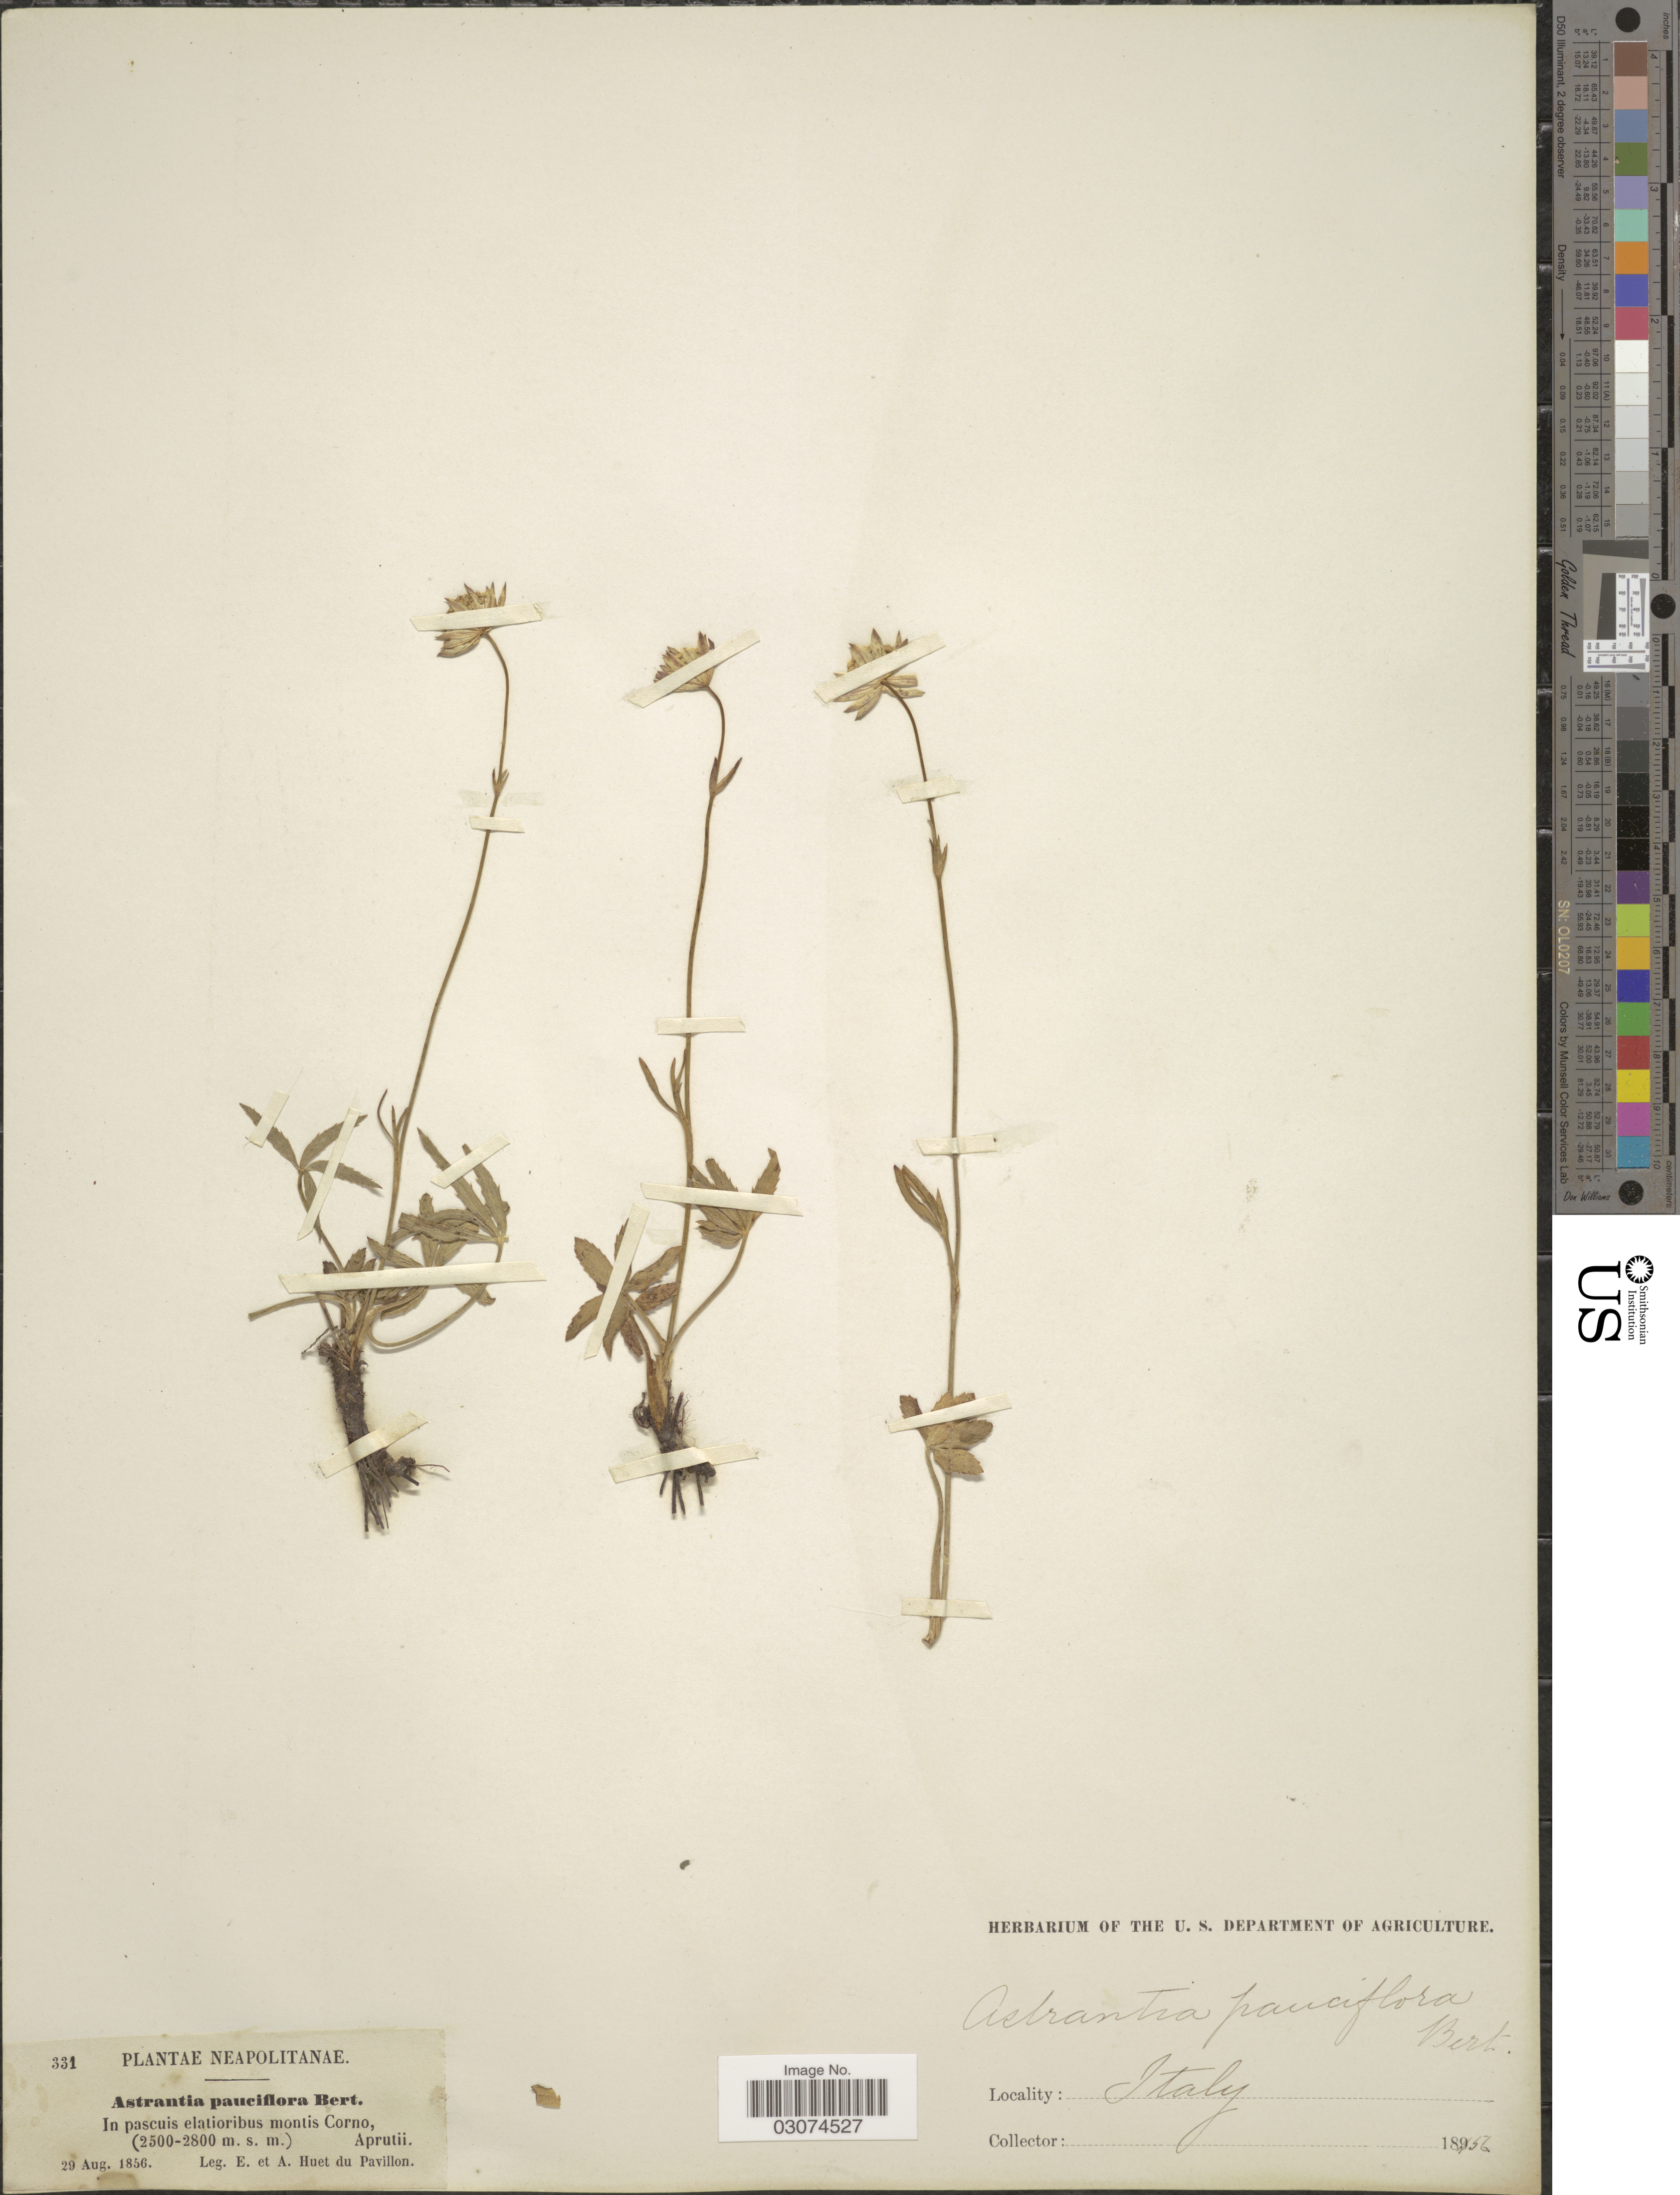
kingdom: Plantae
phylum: Tracheophyta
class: Magnoliopsida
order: Apiales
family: Apiaceae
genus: Astrantia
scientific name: Astrantia pauciflora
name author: Bertol.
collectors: E. Huet du Pavillon & A. Huet du Pavillon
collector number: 331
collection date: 1856-08-29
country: Italy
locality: Neapolitanae. In pascuis elatioribus montis Corno. Aprutii.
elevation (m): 2500